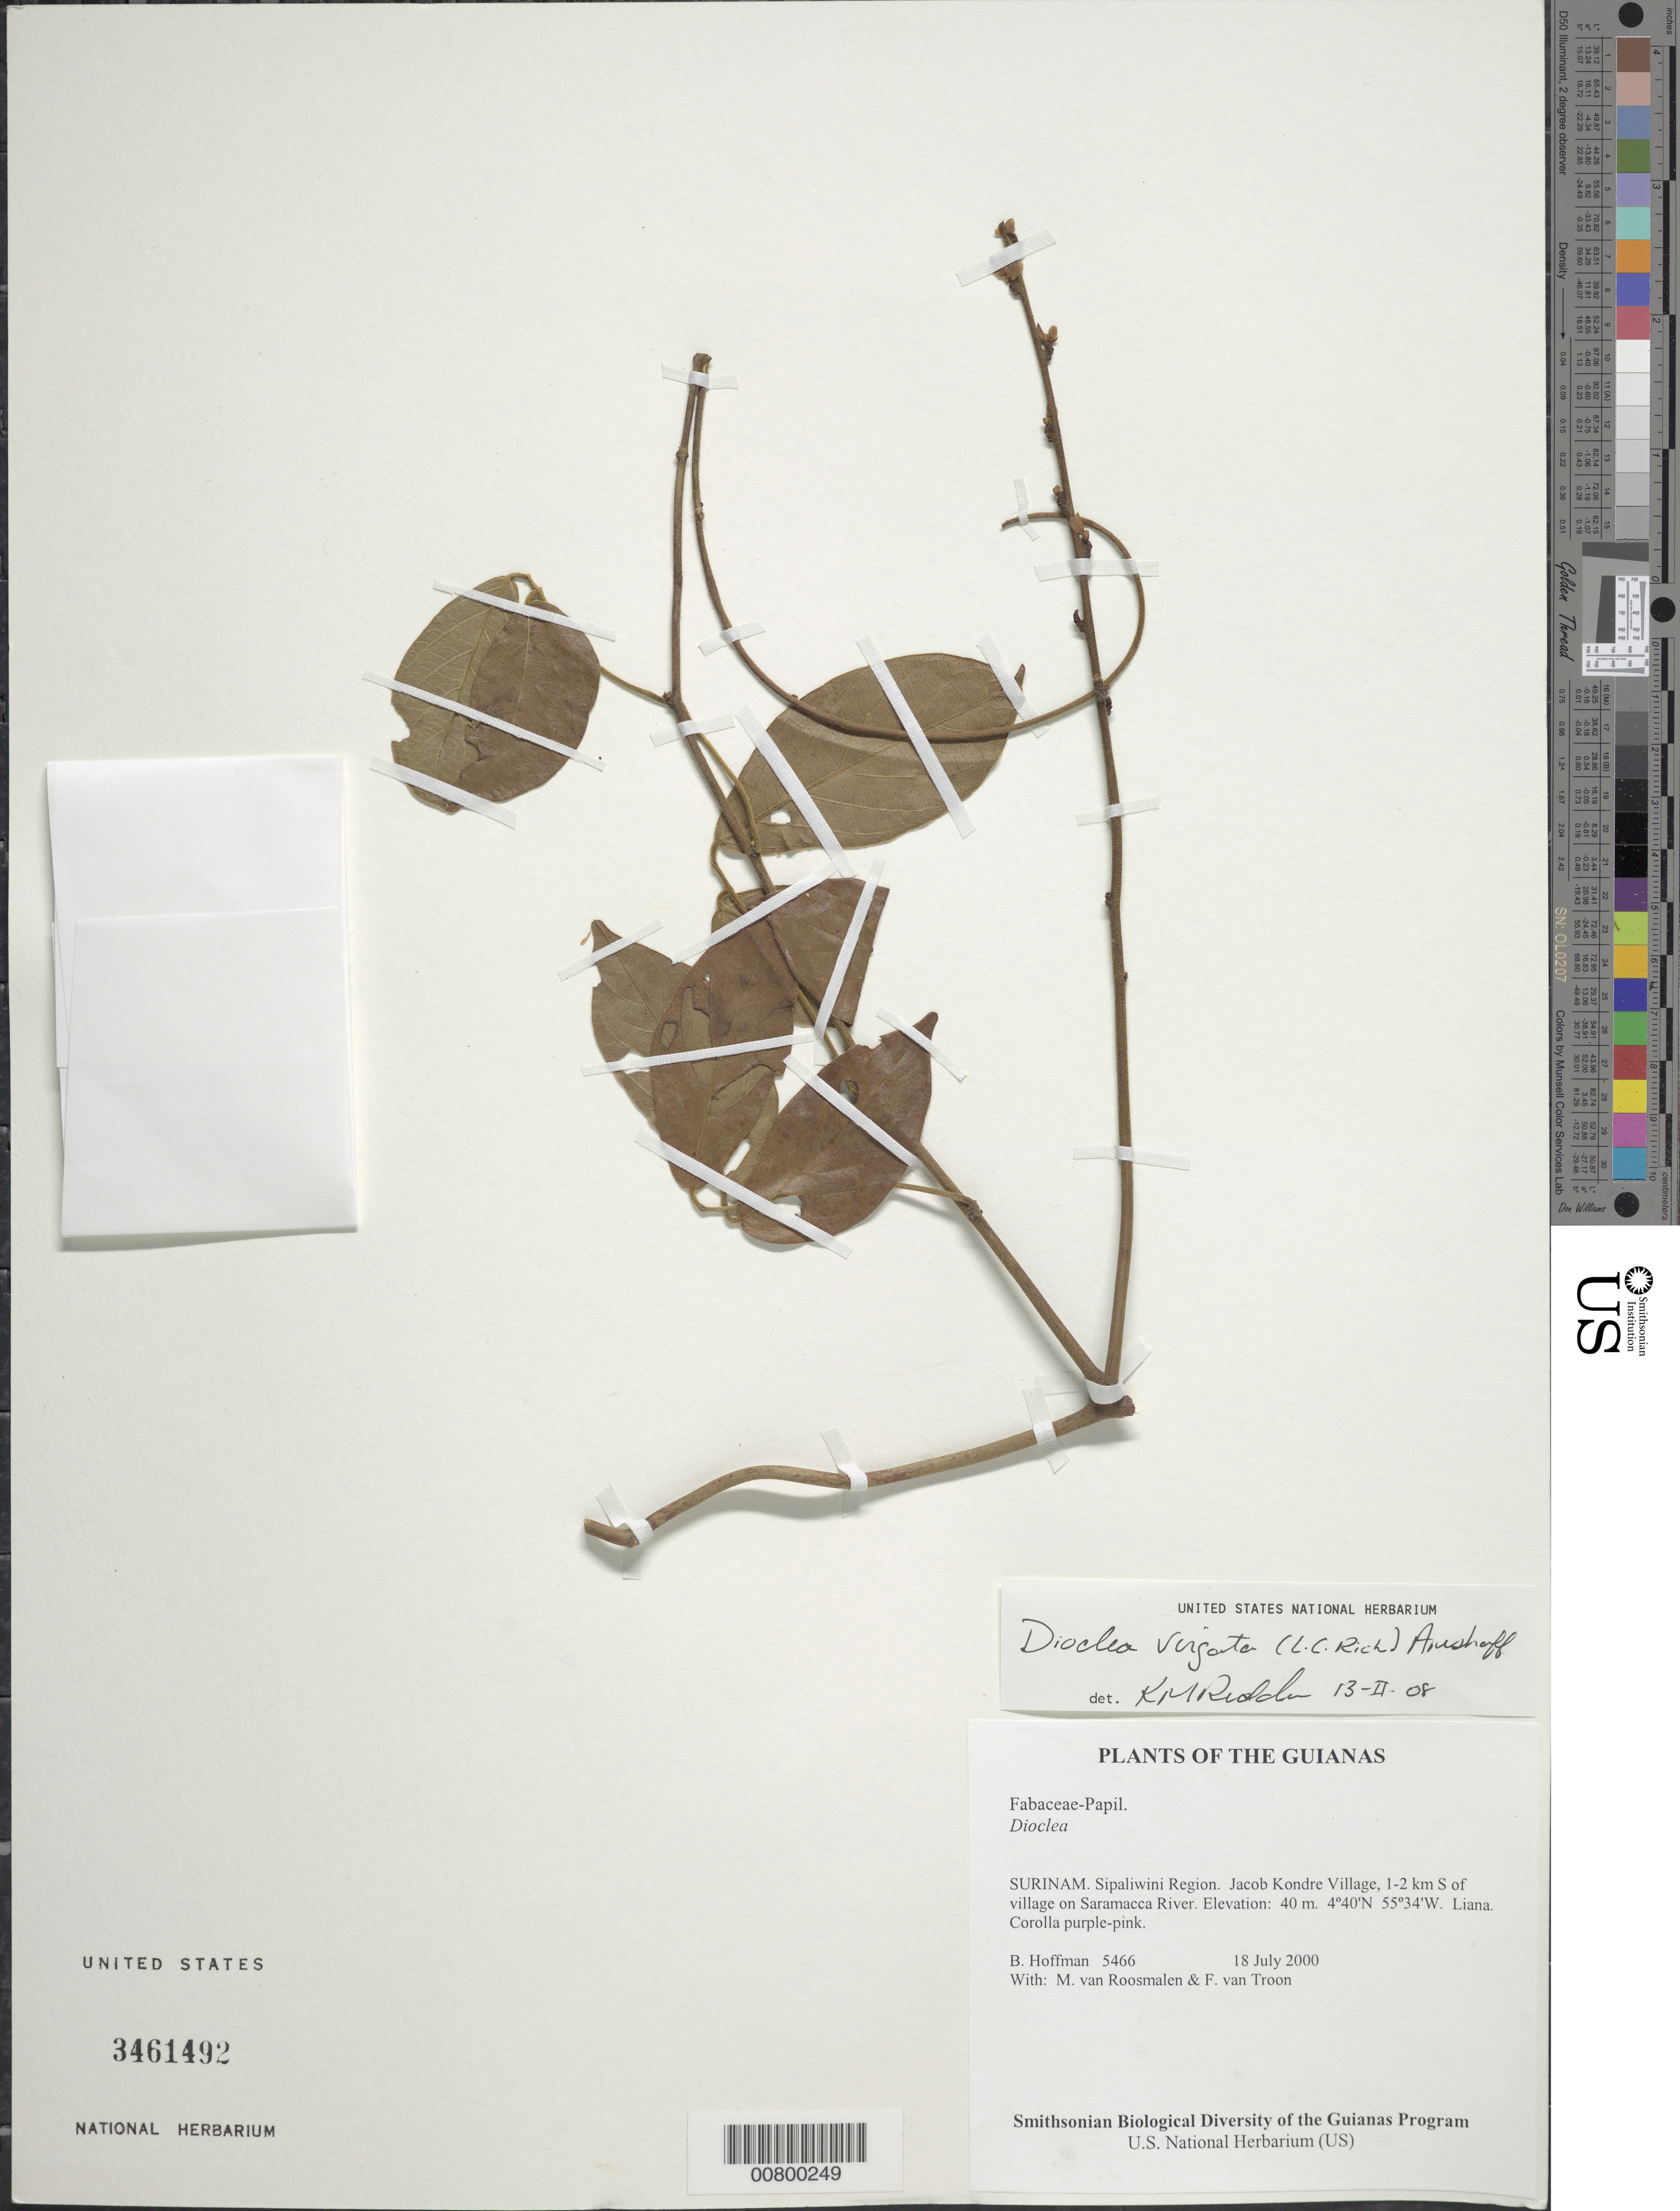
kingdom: Plantae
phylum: Tracheophyta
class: Magnoliopsida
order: Fabales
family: Fabaceae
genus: Dioclea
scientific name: Dioclea virgata var. virgata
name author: (Rich.) Amshoff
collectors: B. Hoffman, M. Roosmalen & F. Van Troon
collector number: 5466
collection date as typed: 18 July 2000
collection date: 2000-07-18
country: Suriname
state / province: Sipaliwini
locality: Jacob Kondre Village, 1-2 km S of village on Saramacca River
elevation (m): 40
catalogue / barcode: US 3461492